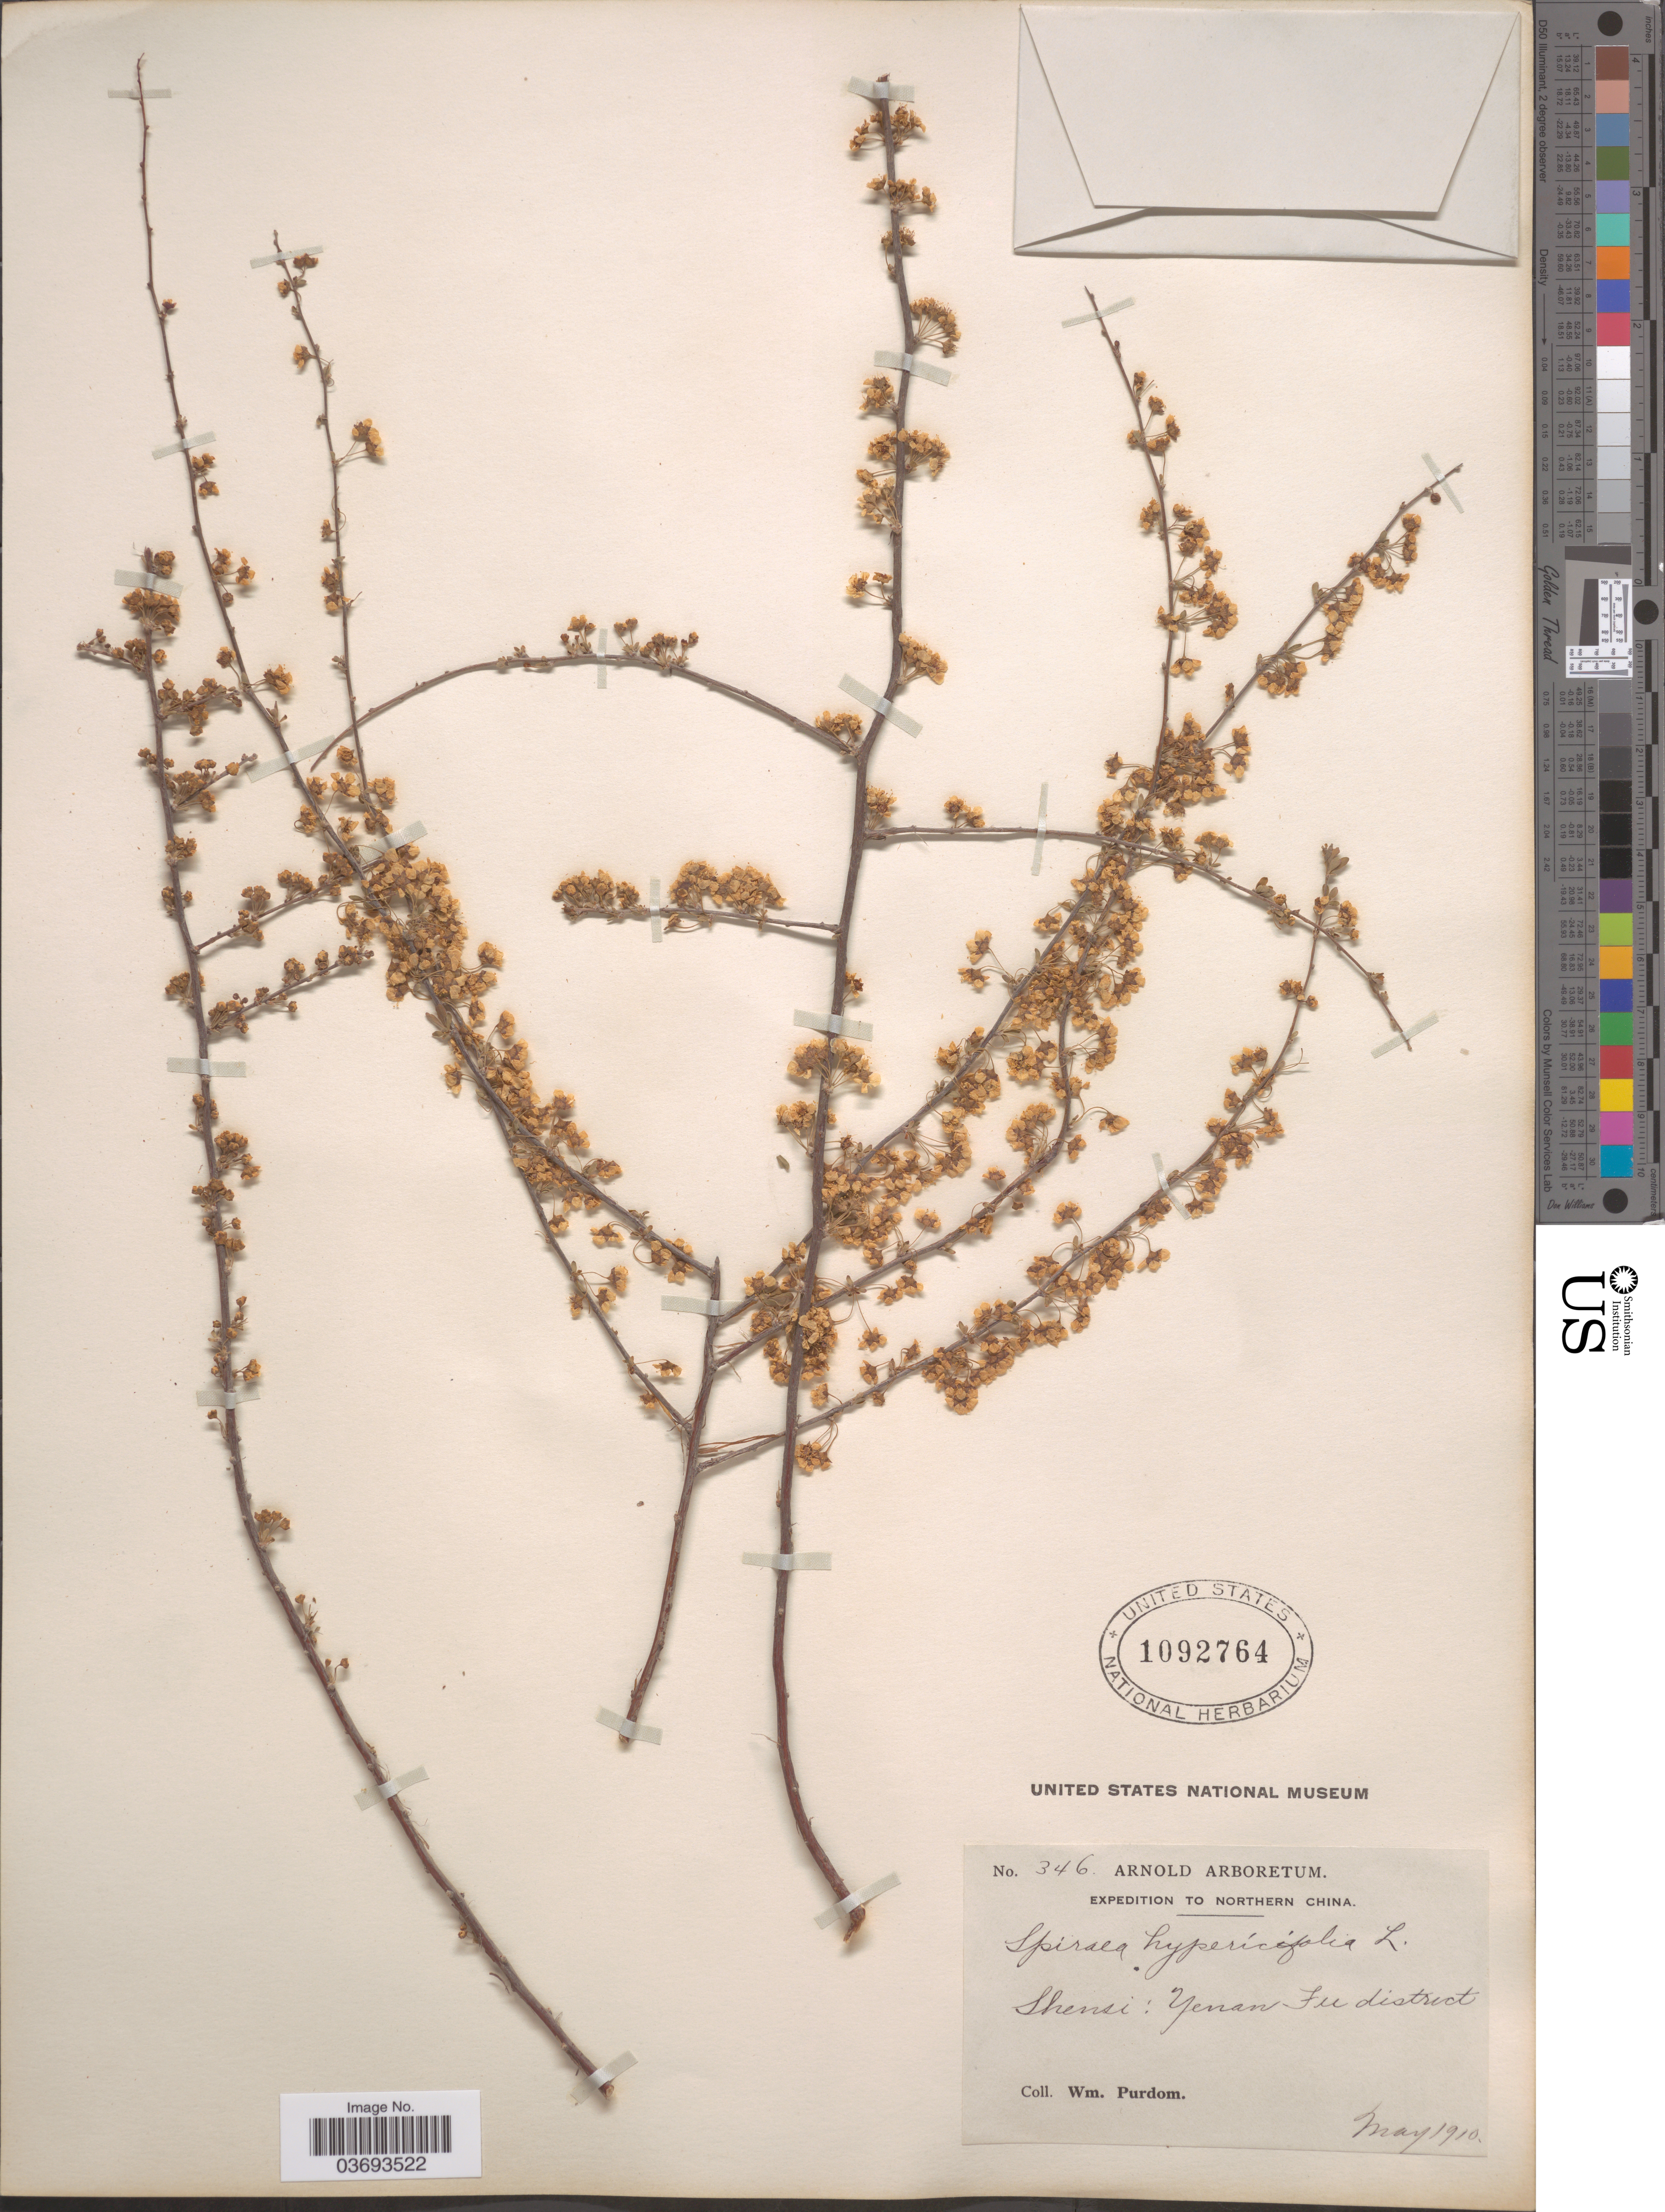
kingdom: Plantae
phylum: Tracheophyta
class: Magnoliopsida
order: Rosales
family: Rosaceae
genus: Spiraea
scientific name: Spiraea hypericifolia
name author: L.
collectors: W. Purdom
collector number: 346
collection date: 1910-05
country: China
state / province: Shaanxi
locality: Northern China. Shensi: Yenan Fu district.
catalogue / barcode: US 1092764